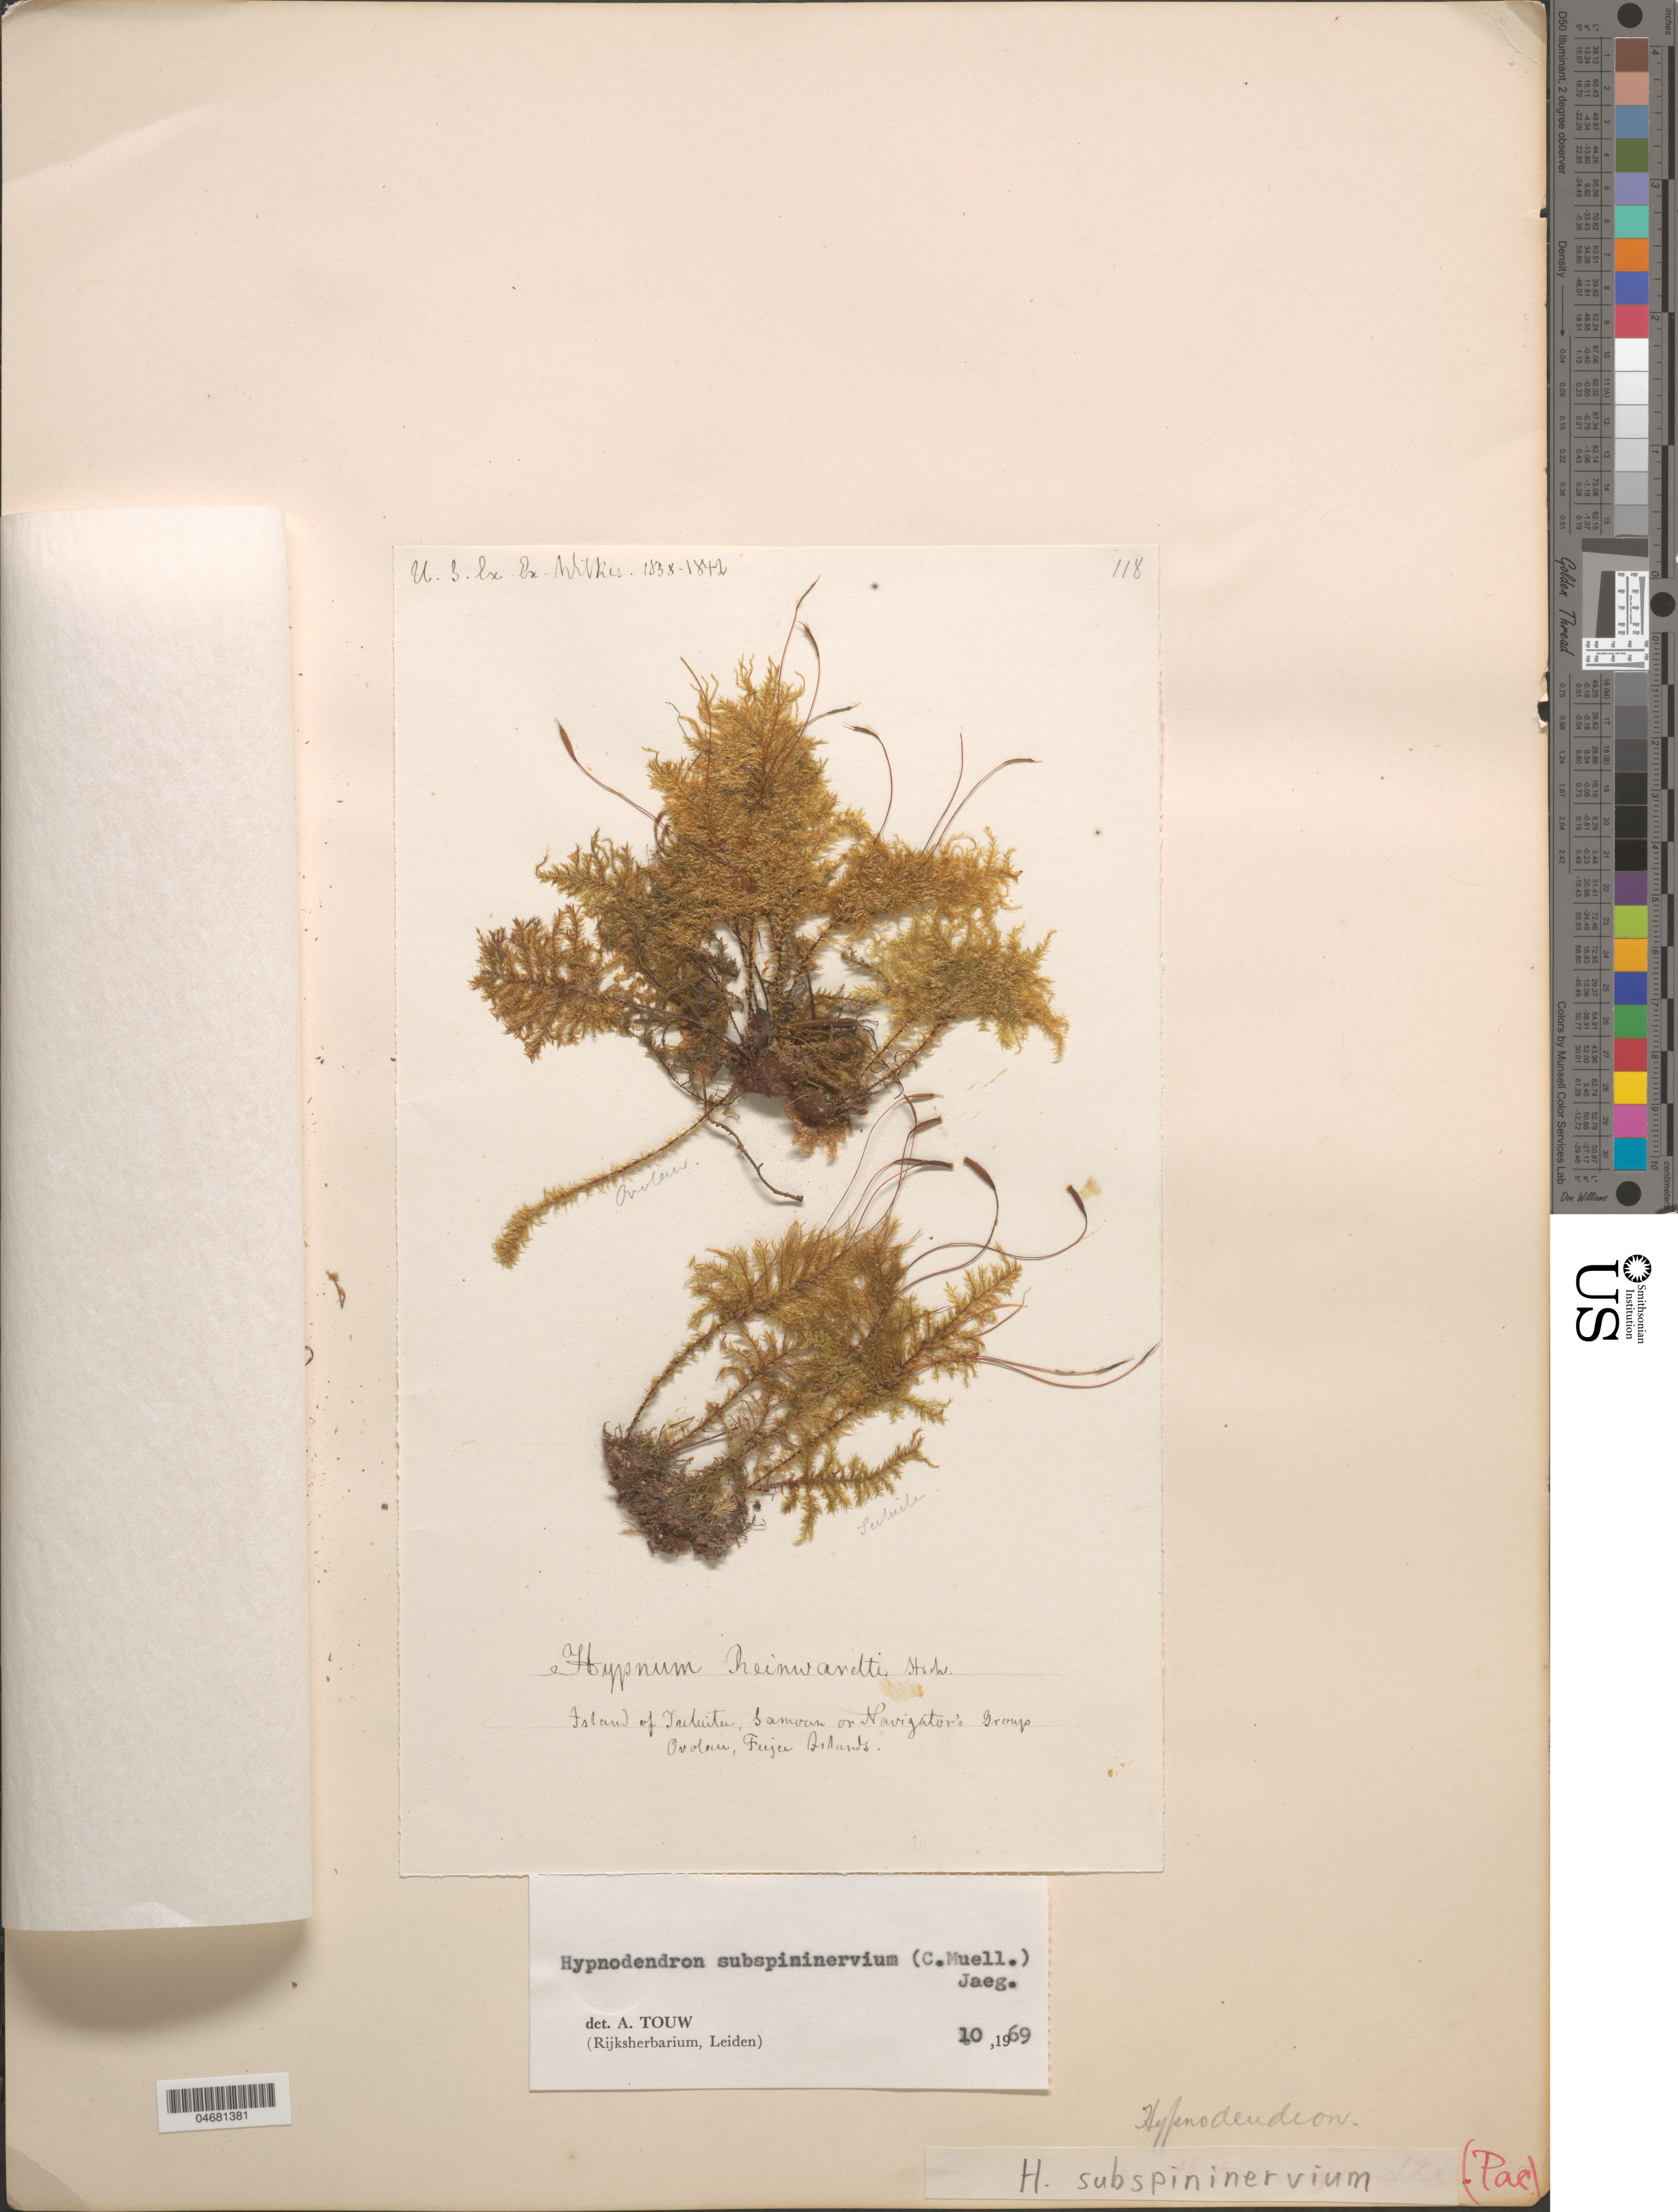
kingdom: Plantae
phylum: Bryophyta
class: Bryopsida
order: Hypnodendrales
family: Spiridentaceae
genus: Hypnodendron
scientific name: Hypnodendron subspininervium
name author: (Müll. Hal.) A. Jaeger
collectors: Wilkes Explor. Exped.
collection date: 1838/1842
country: Fiji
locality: Island of Triluita [interpreted], Samoan or Navigator's Group. Ovalau, Fuju Islands.